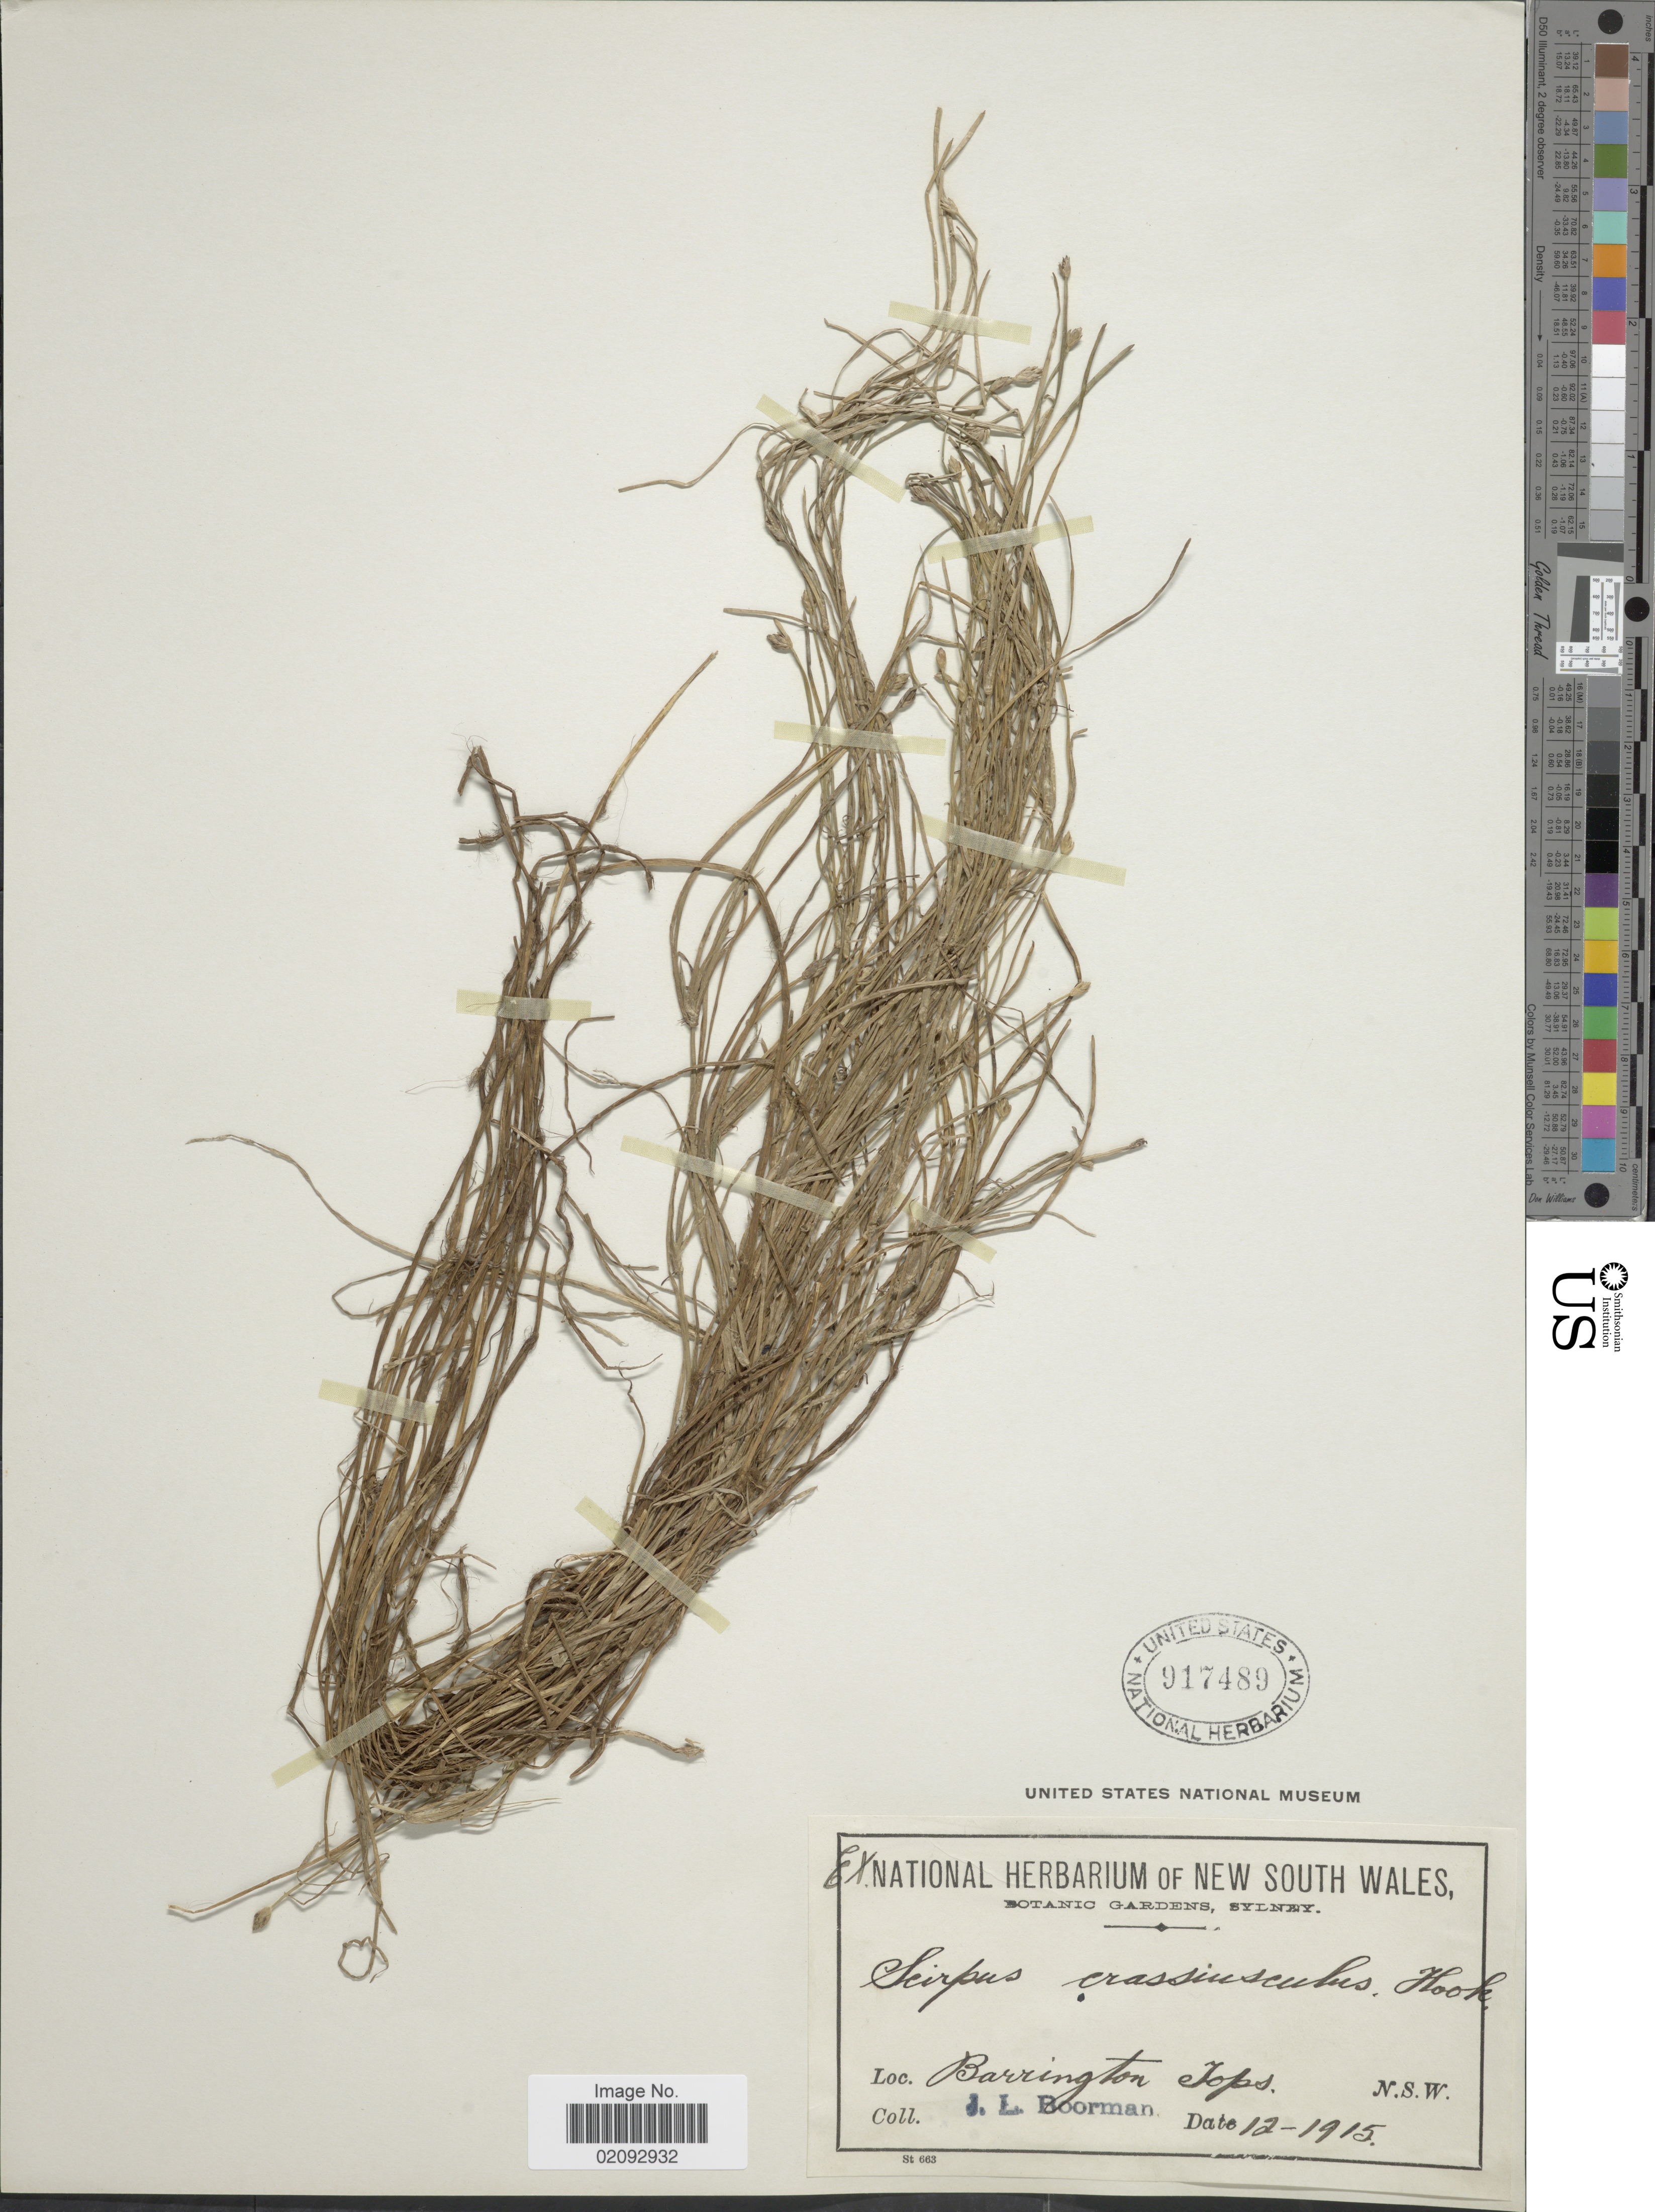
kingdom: Plantae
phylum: Tracheophyta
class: Liliopsida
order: Poales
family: Cyperaceae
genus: Isolepis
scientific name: Isolepis crassiuscula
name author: Hook. f.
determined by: Strong, Mark T., (BOT), Smithsonian Institution - National Museum of Natural History (UNITED STATES)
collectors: J. Boorman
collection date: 1915-12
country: Australia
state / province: New South Wales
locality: Barrington Tops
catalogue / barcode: US 917489